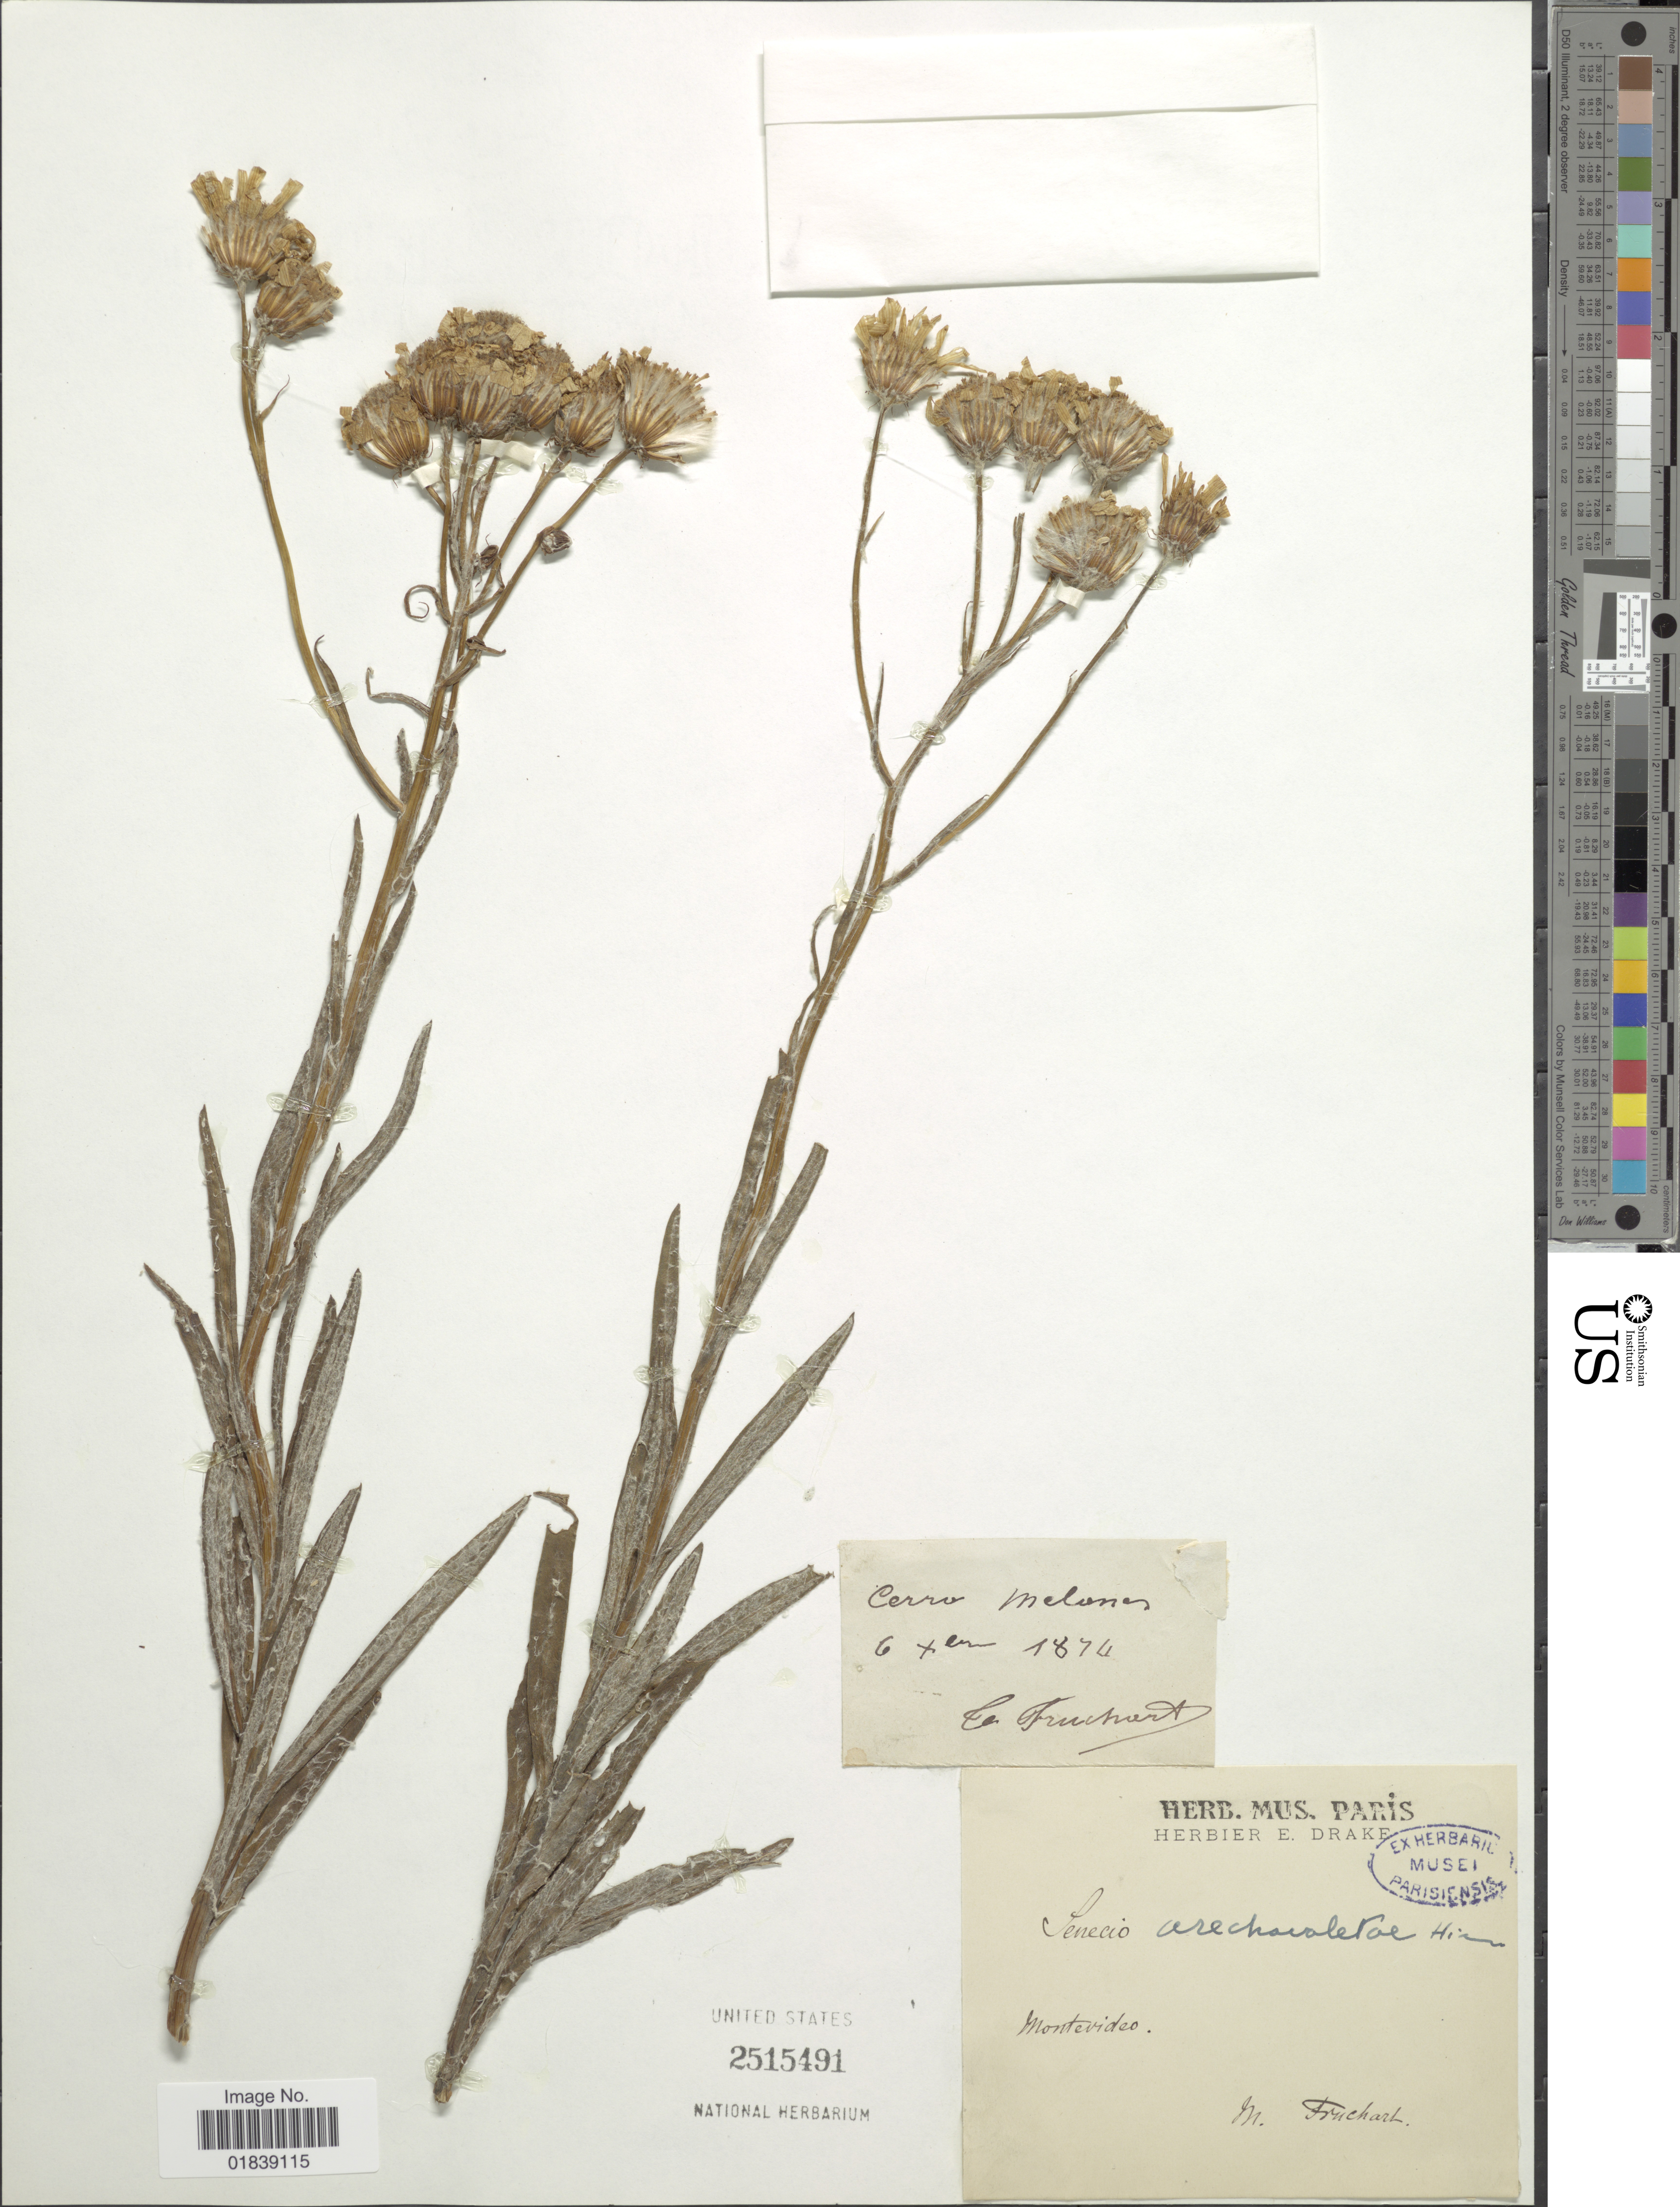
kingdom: Plantae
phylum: Tracheophyta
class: Magnoliopsida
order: Asterales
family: Asteraceae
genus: Senecio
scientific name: Senecio arechavaletae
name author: Baker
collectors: M. Fruchard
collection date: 1874-10-06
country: Uruguay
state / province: Montevideo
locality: Cerro Melones.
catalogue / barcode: US 2515491